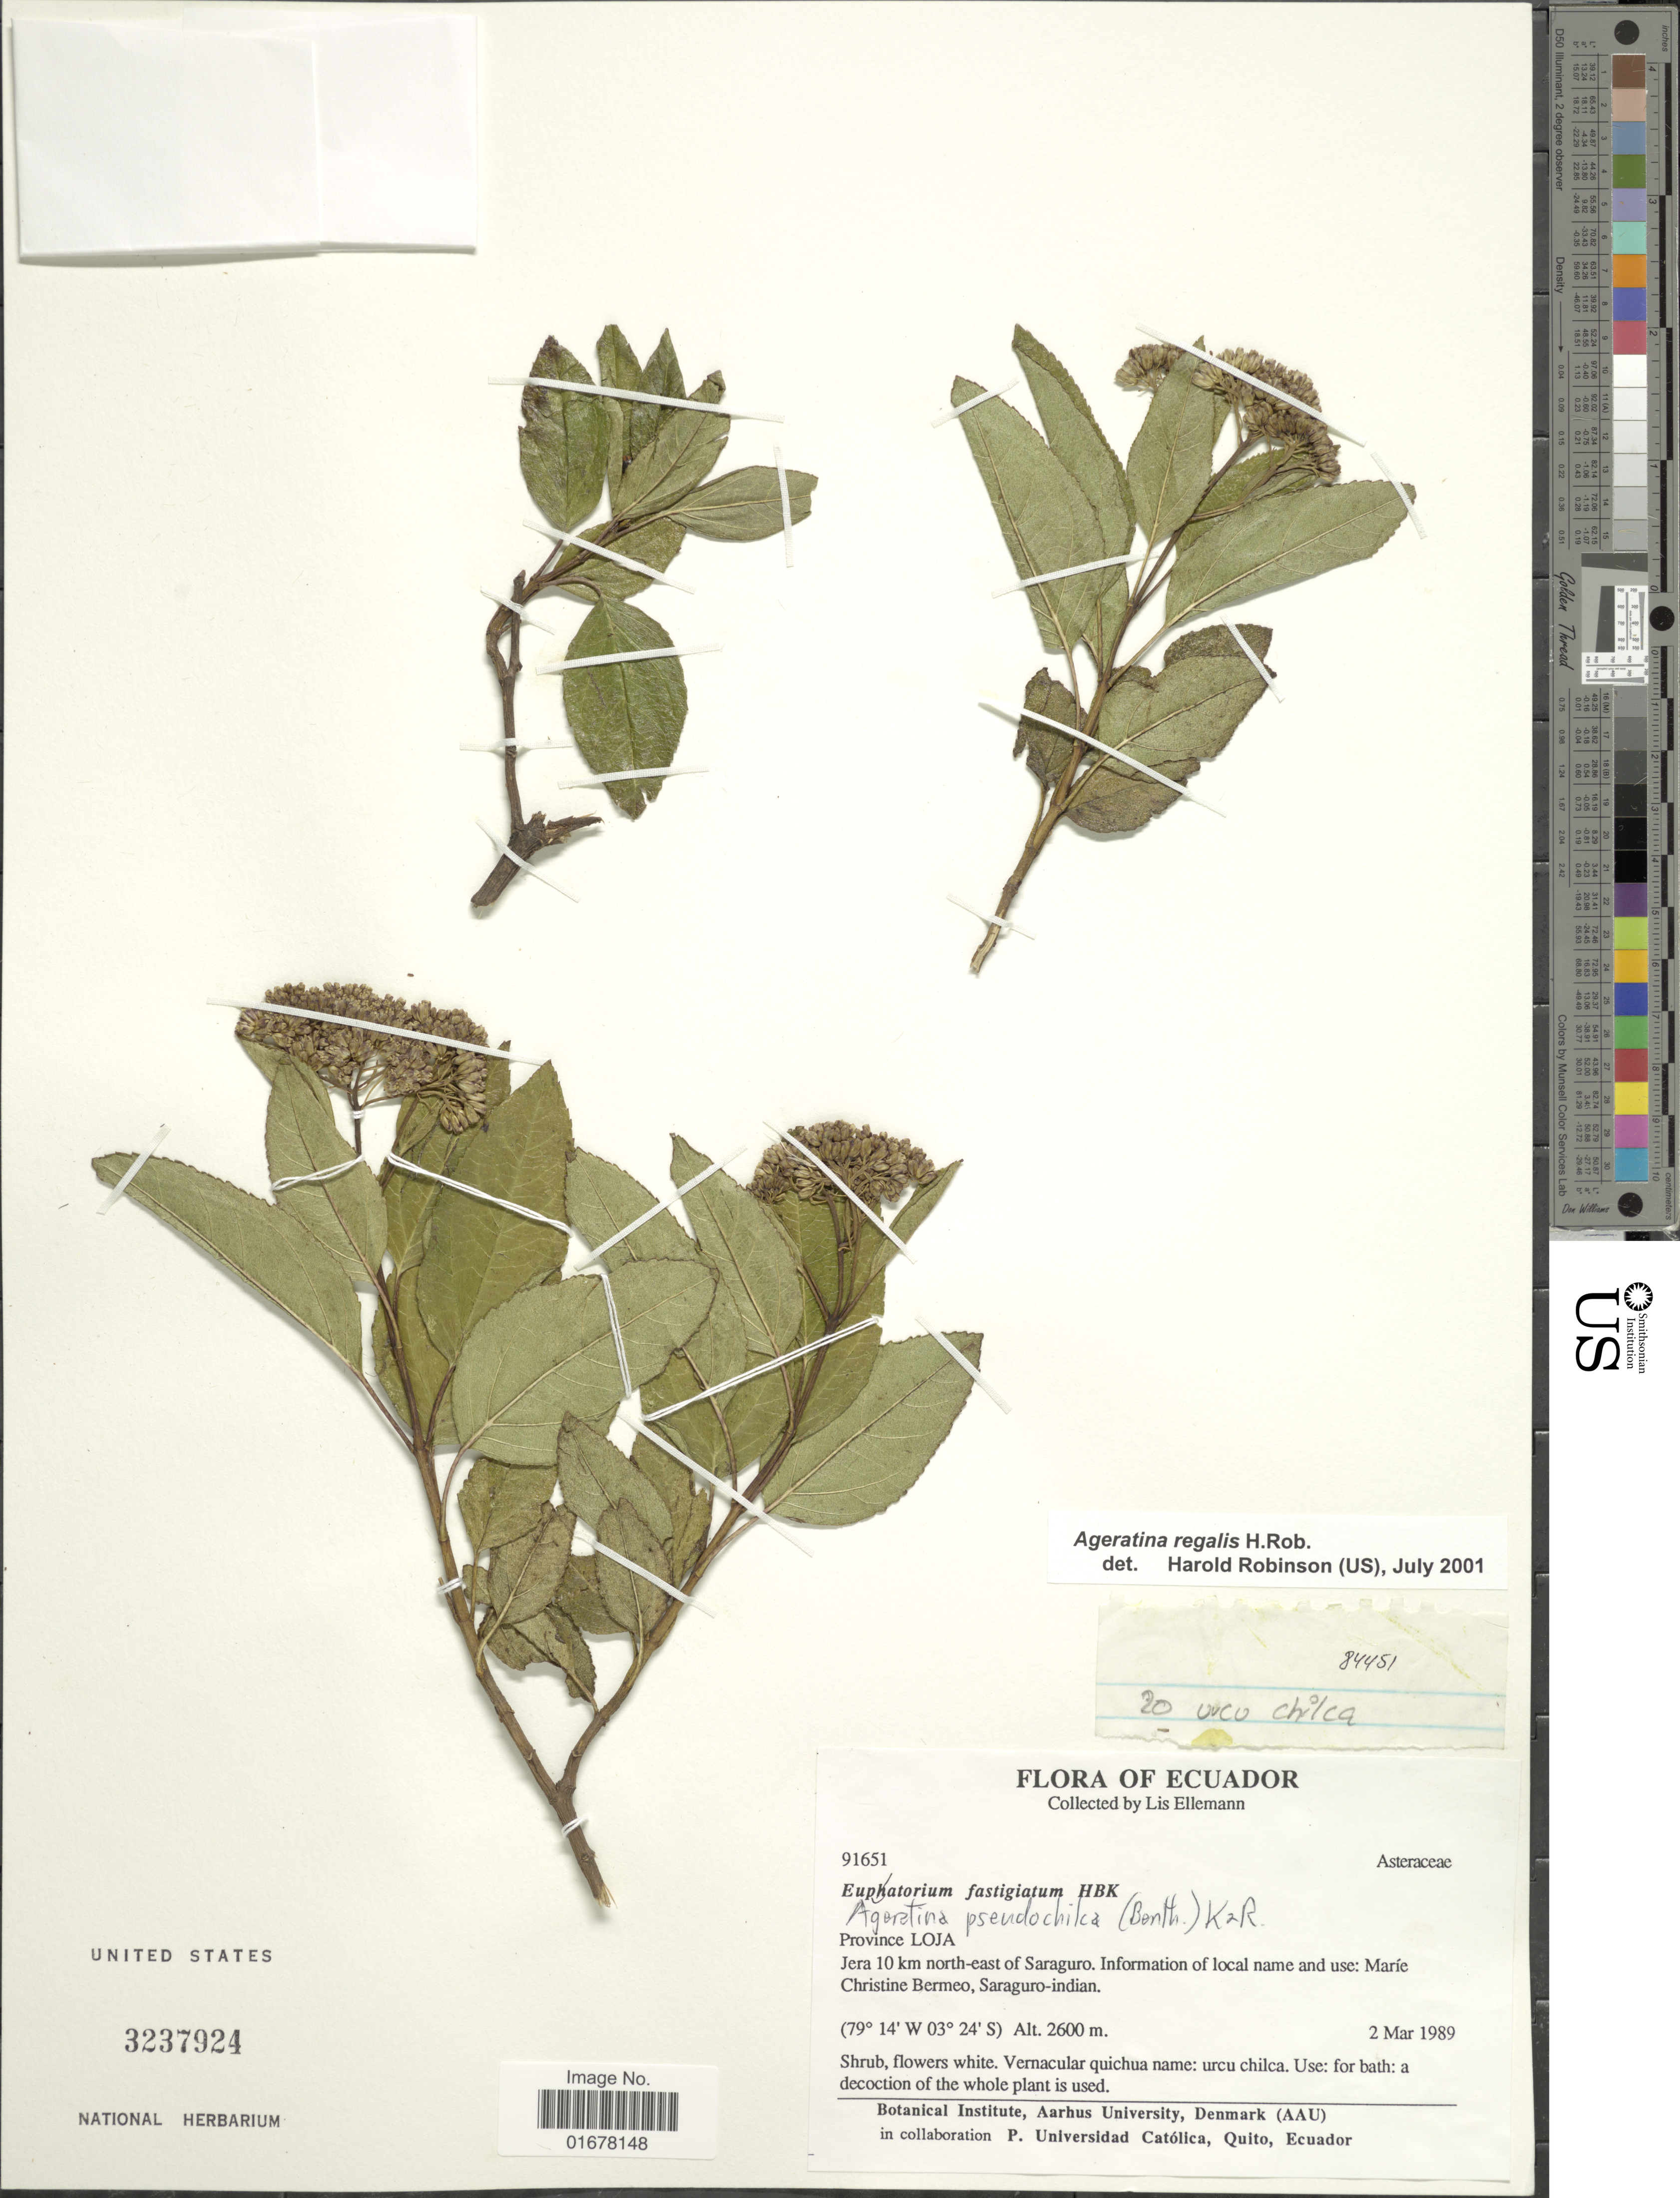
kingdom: Plantae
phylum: Tracheophyta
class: Magnoliopsida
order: Asterales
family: Asteraceae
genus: Ageratina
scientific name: Ageratina regalis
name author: H. Rob.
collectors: L. Ellemann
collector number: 91651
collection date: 1989-03-02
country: Ecuador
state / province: Loja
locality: Province Loja, Jera 10 km north-east of Saraguro, Information of local name and use; Marie Christine Berneo, Saraguro-indian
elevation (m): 2600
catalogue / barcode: US 3237924